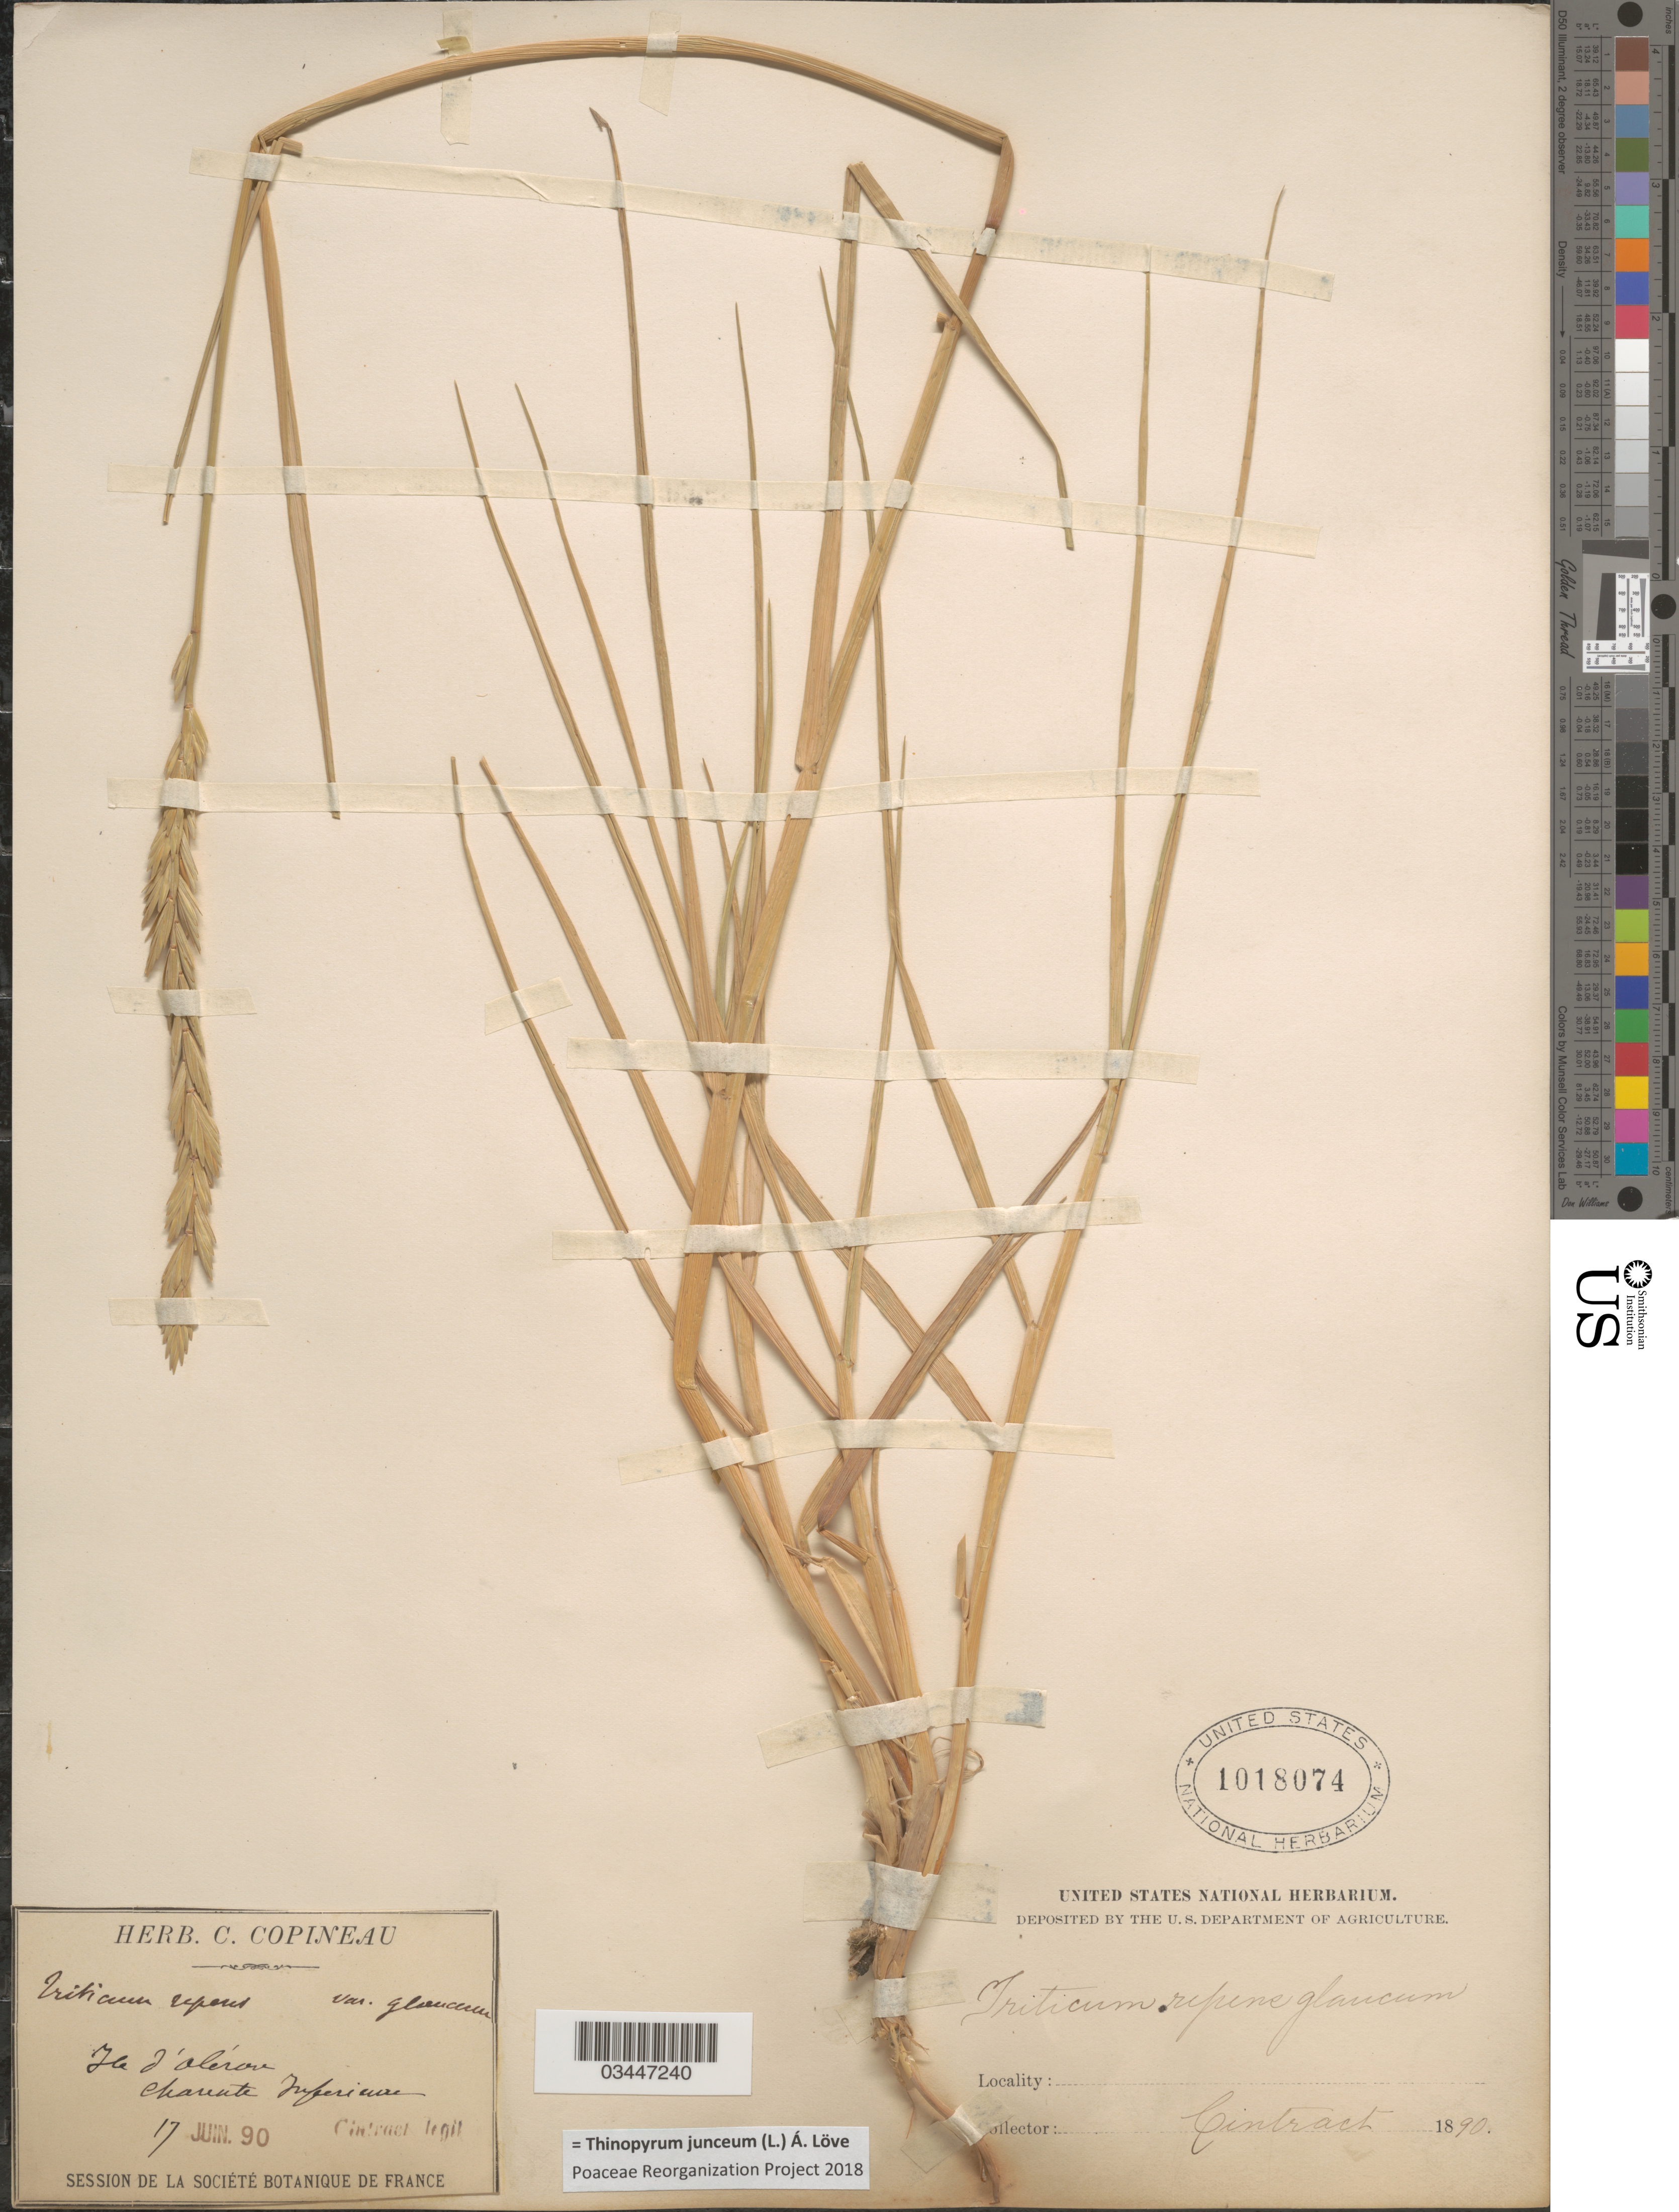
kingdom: Plantae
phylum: Tracheophyta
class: Liliopsida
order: Poales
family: Poaceae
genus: Thinopyrum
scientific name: Thinopyrum junceum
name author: (L.) Á. Löve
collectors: Cintract, --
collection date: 1890-06-17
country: France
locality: Ile d'Aléron. Charente Inferieure.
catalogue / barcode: US 1018074